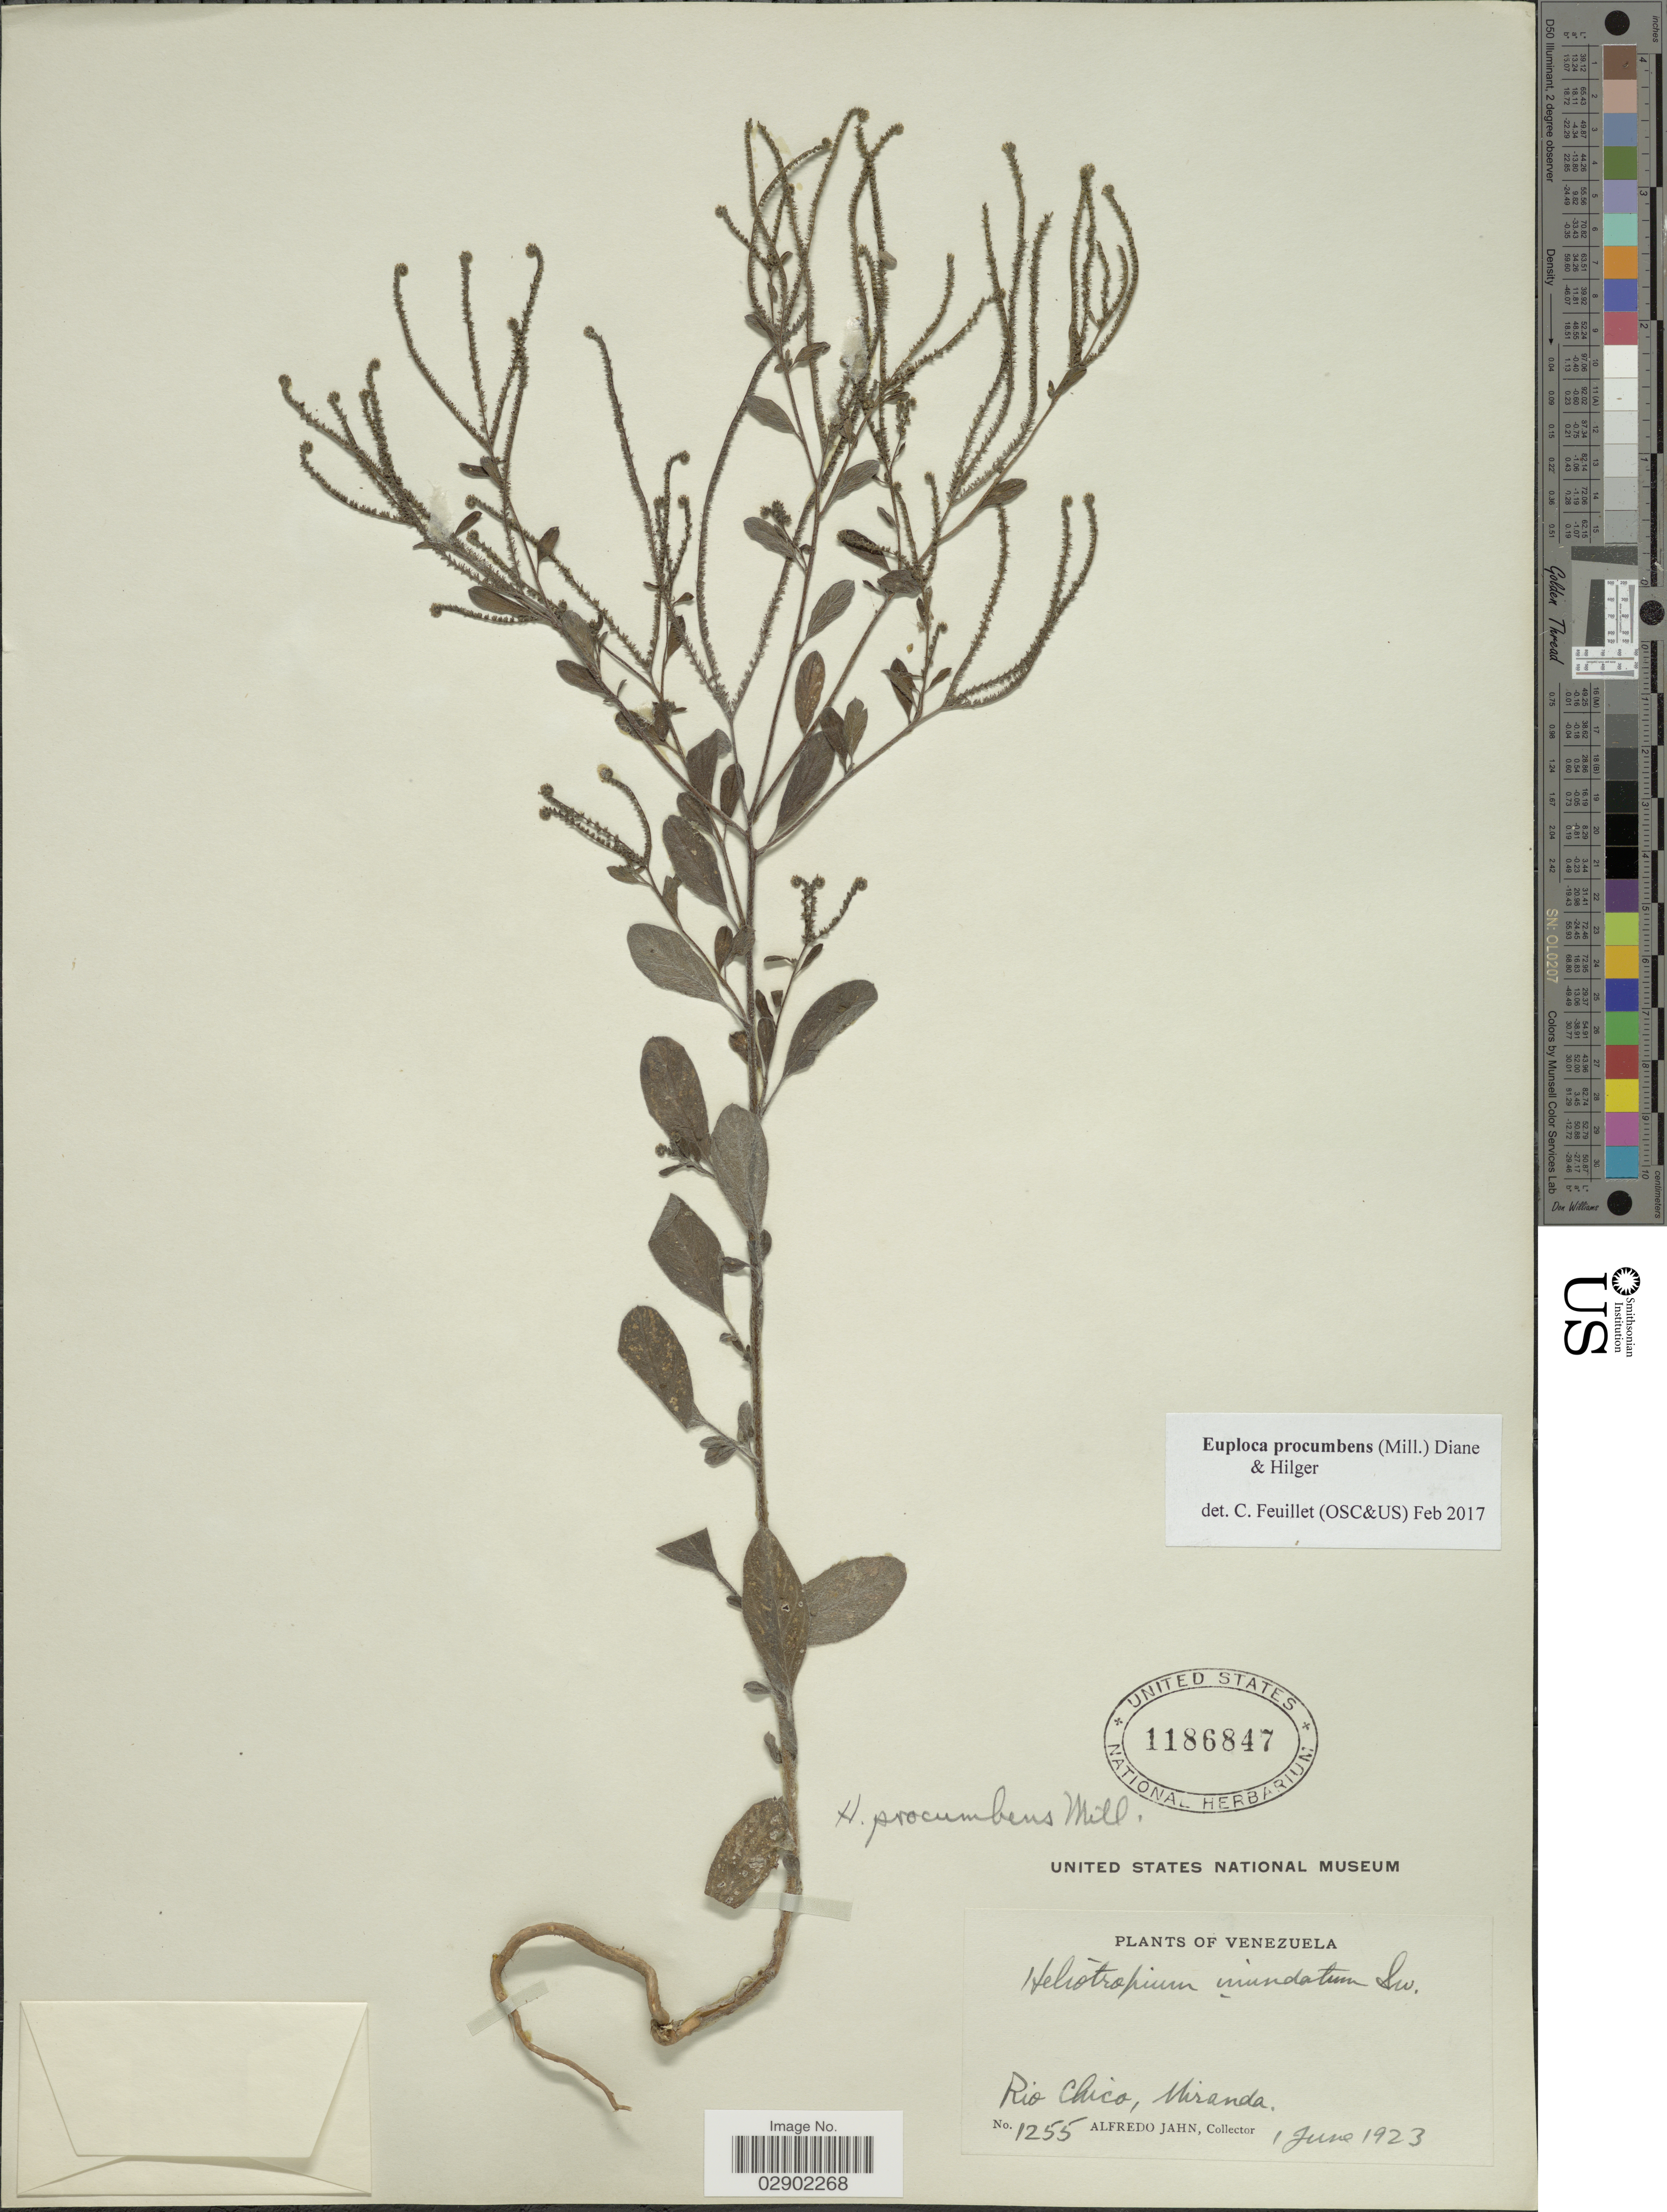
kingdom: Plantae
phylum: Tracheophyta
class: Magnoliopsida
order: Boraginales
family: Heliotropiaceae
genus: Euploca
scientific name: Euploca procumbens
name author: (Mill.) Diane & Hilger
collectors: A. Jahn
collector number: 1255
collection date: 1923-06-01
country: Venezuela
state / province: Miranda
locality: Rio Chico, Miranda.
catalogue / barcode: US 1186847